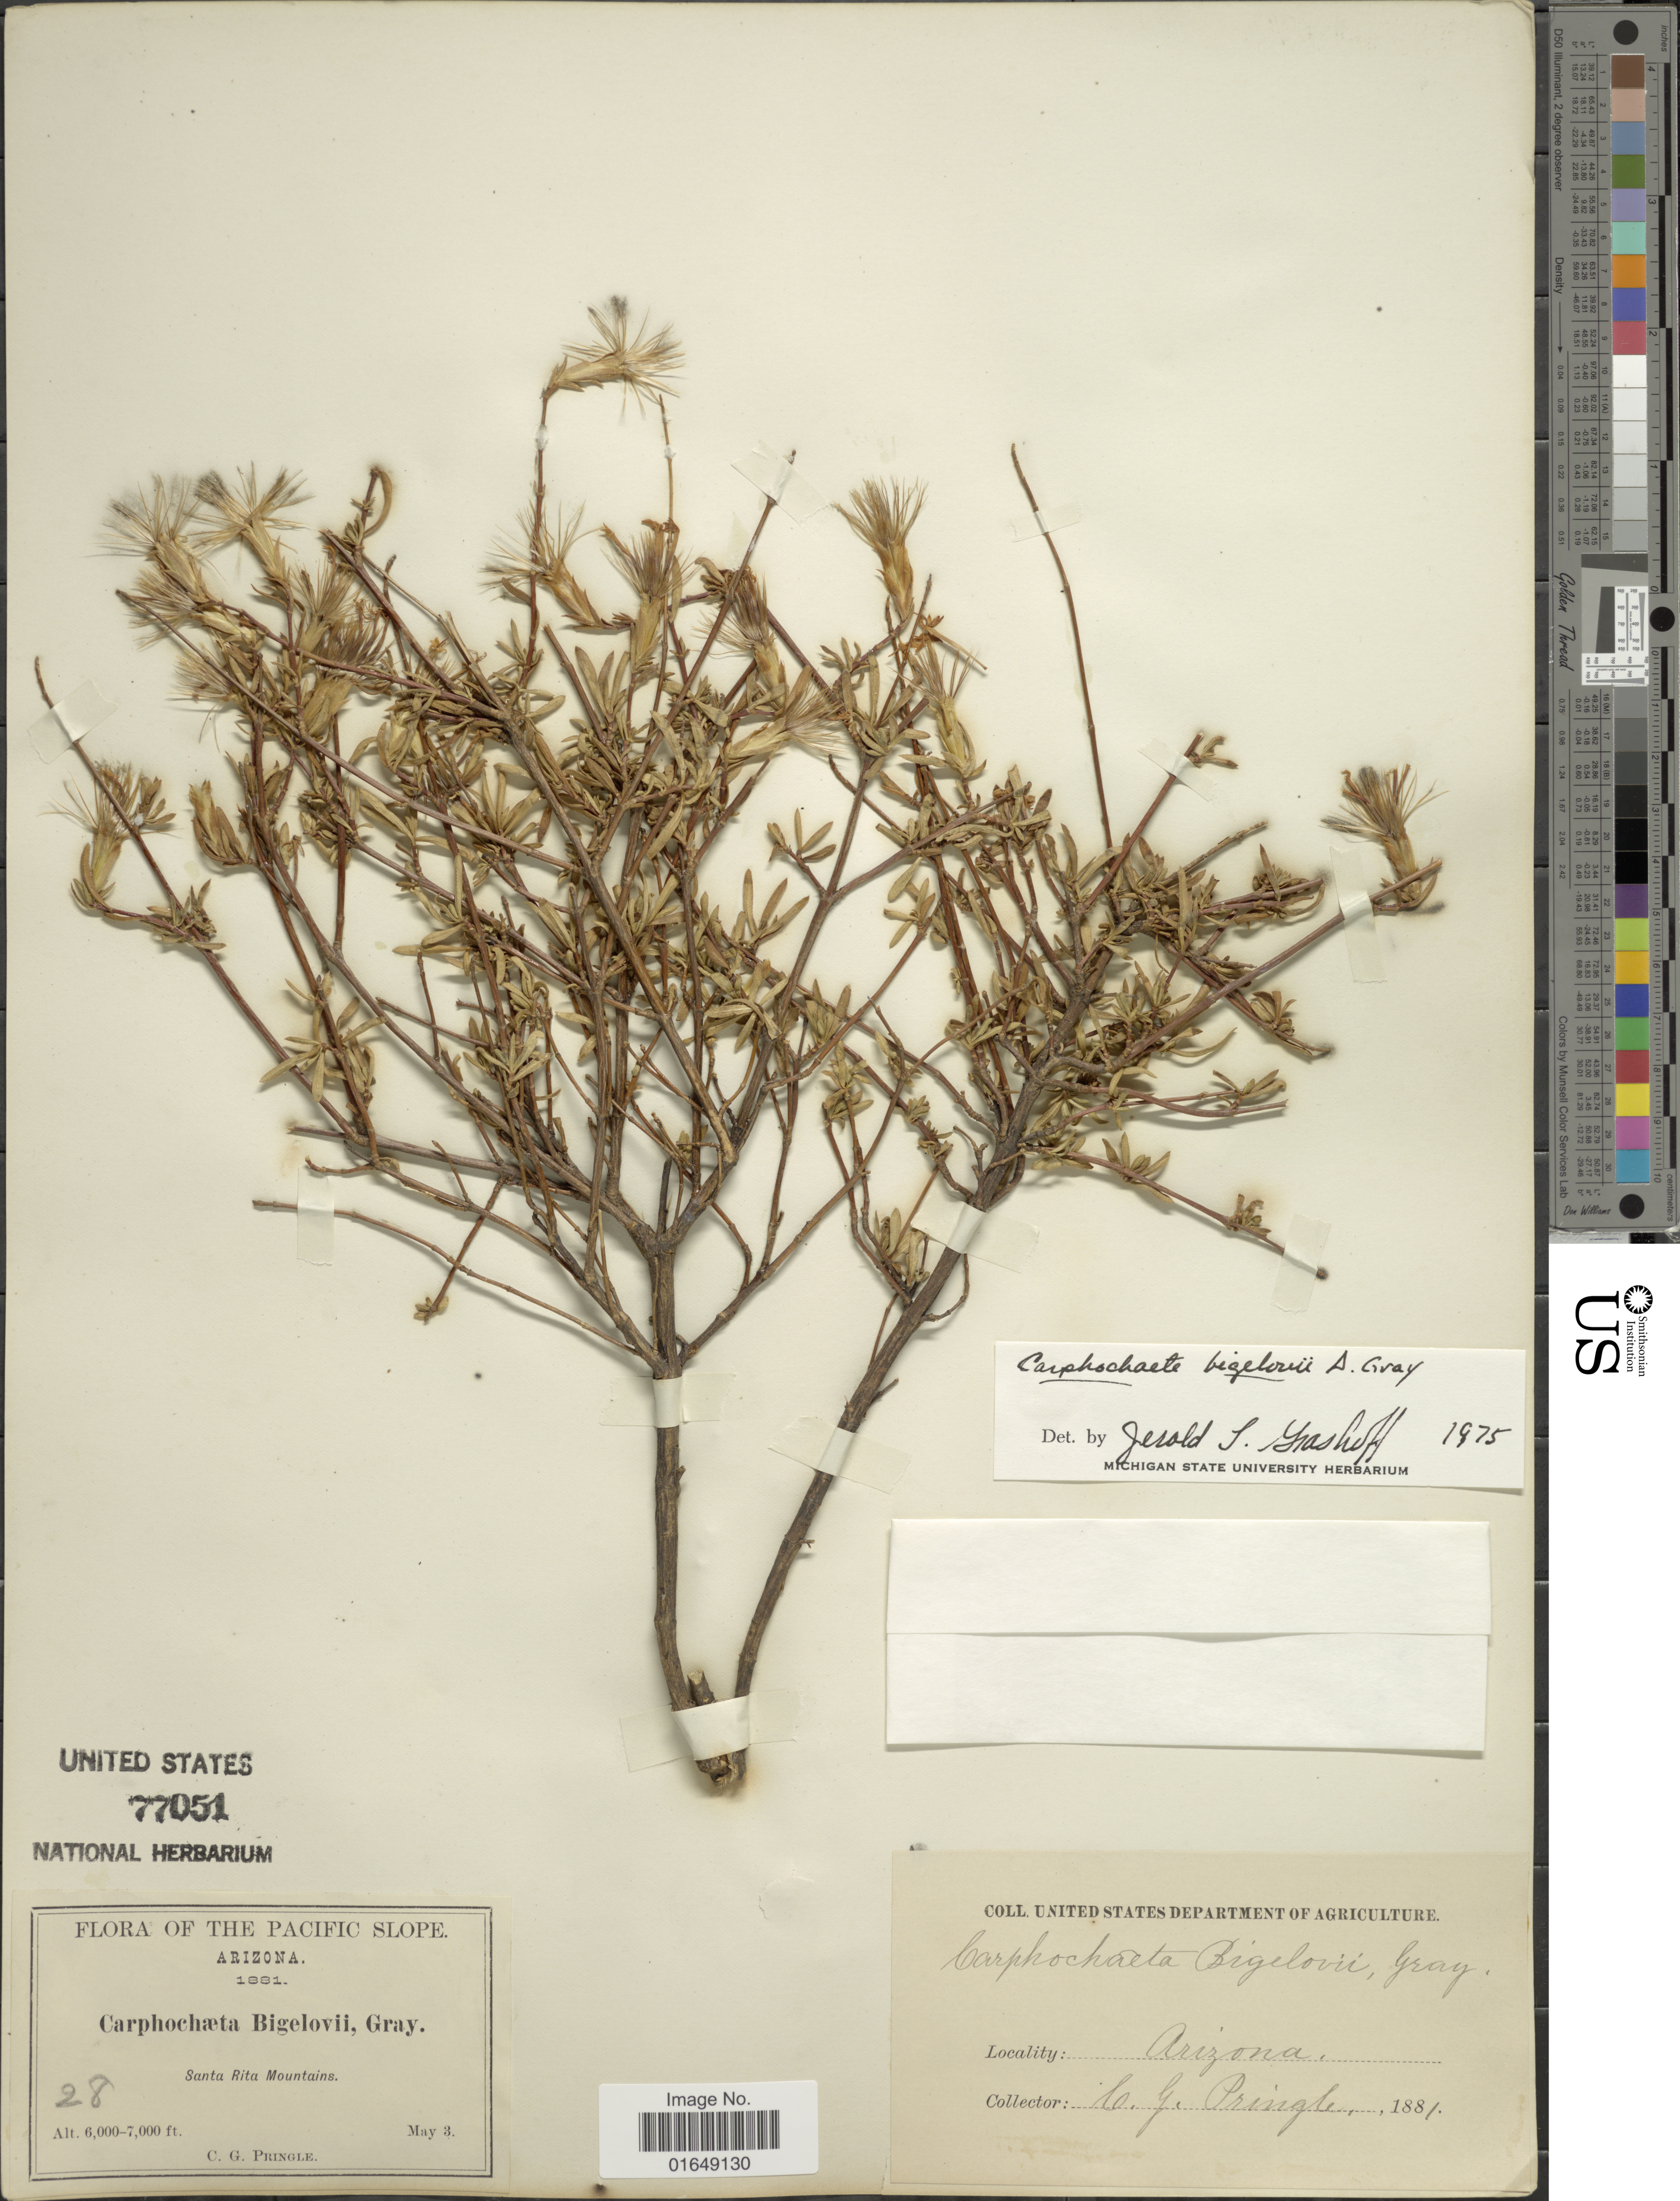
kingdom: Plantae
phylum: Tracheophyta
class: Magnoliopsida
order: Asterales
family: Asteraceae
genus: Carphochaete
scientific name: Carphochaete bigelovii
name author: A. Gray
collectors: C. G. Pringle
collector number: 28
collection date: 1881-05-03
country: United States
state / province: Arizona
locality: Pacific slope, Santa Rita Mountains.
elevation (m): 1829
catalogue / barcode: US 77051